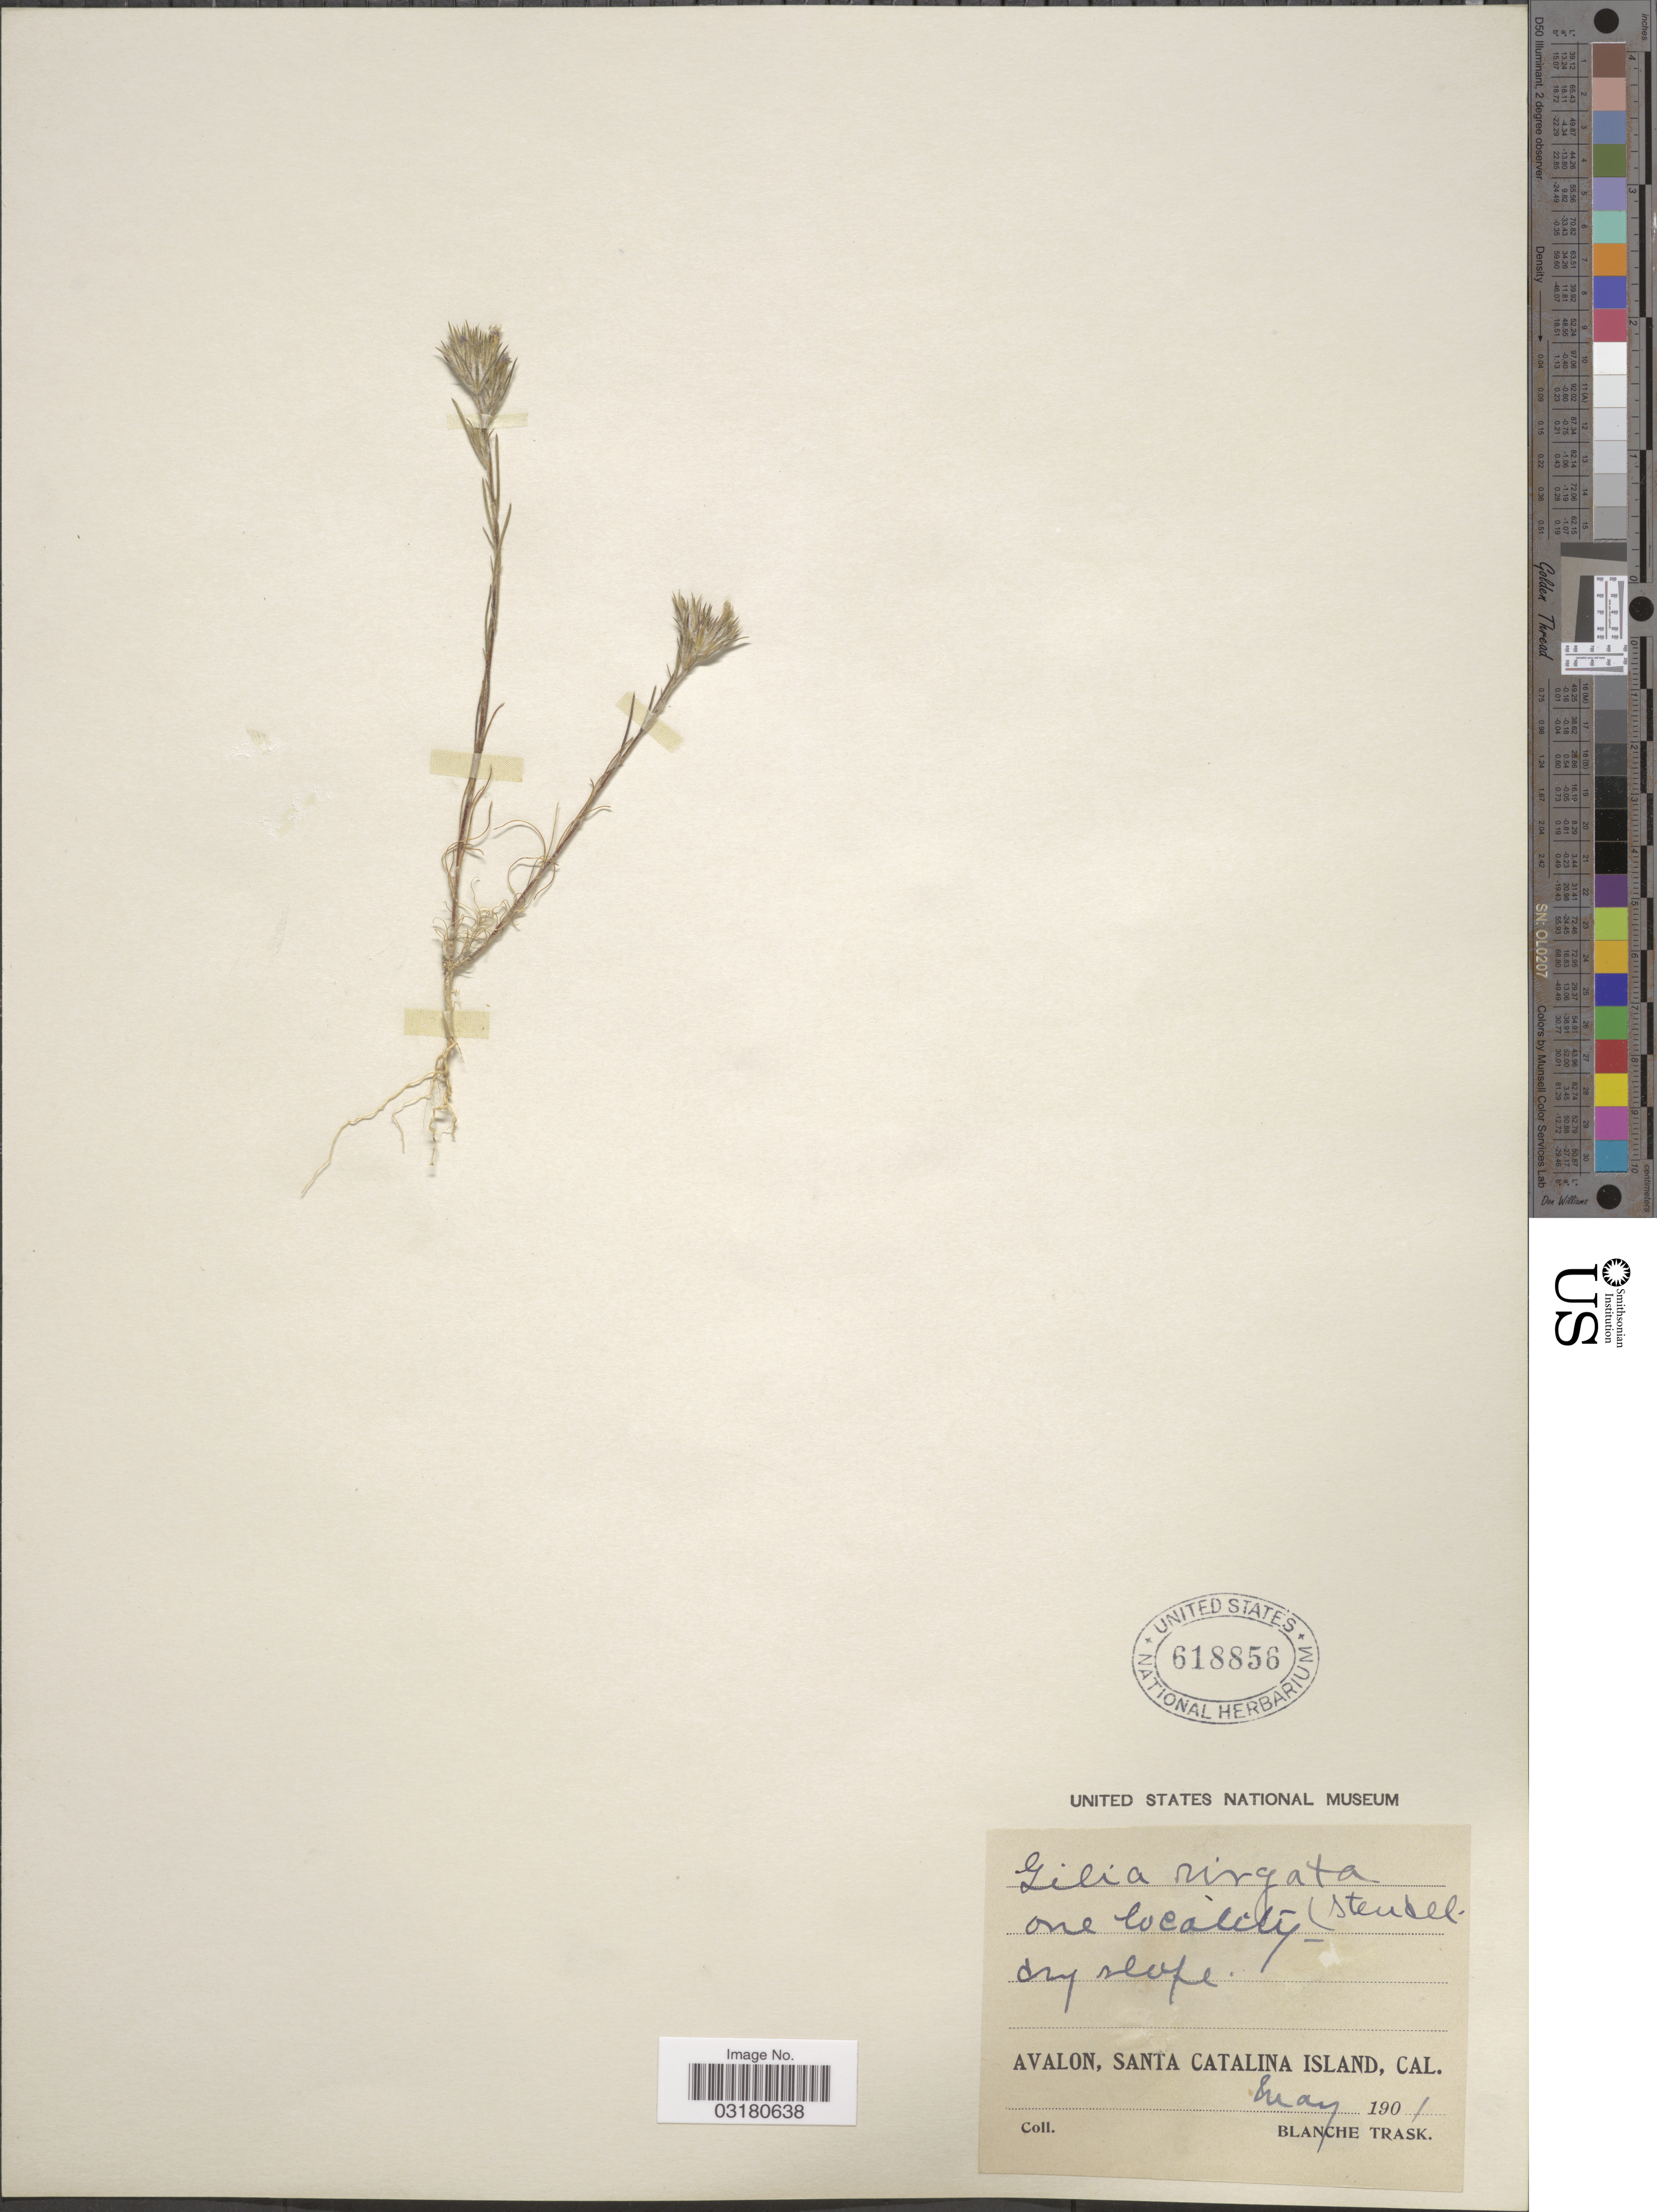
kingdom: Plantae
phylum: Tracheophyta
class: Magnoliopsida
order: Ericales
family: Polemoniaceae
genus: Eriastrum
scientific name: Eriastrum sp.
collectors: B. Trask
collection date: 1901-05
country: United States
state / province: California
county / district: Los Angeles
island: Santa Catalina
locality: Avalon, Santa Catalina Island.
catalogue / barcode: US 618856